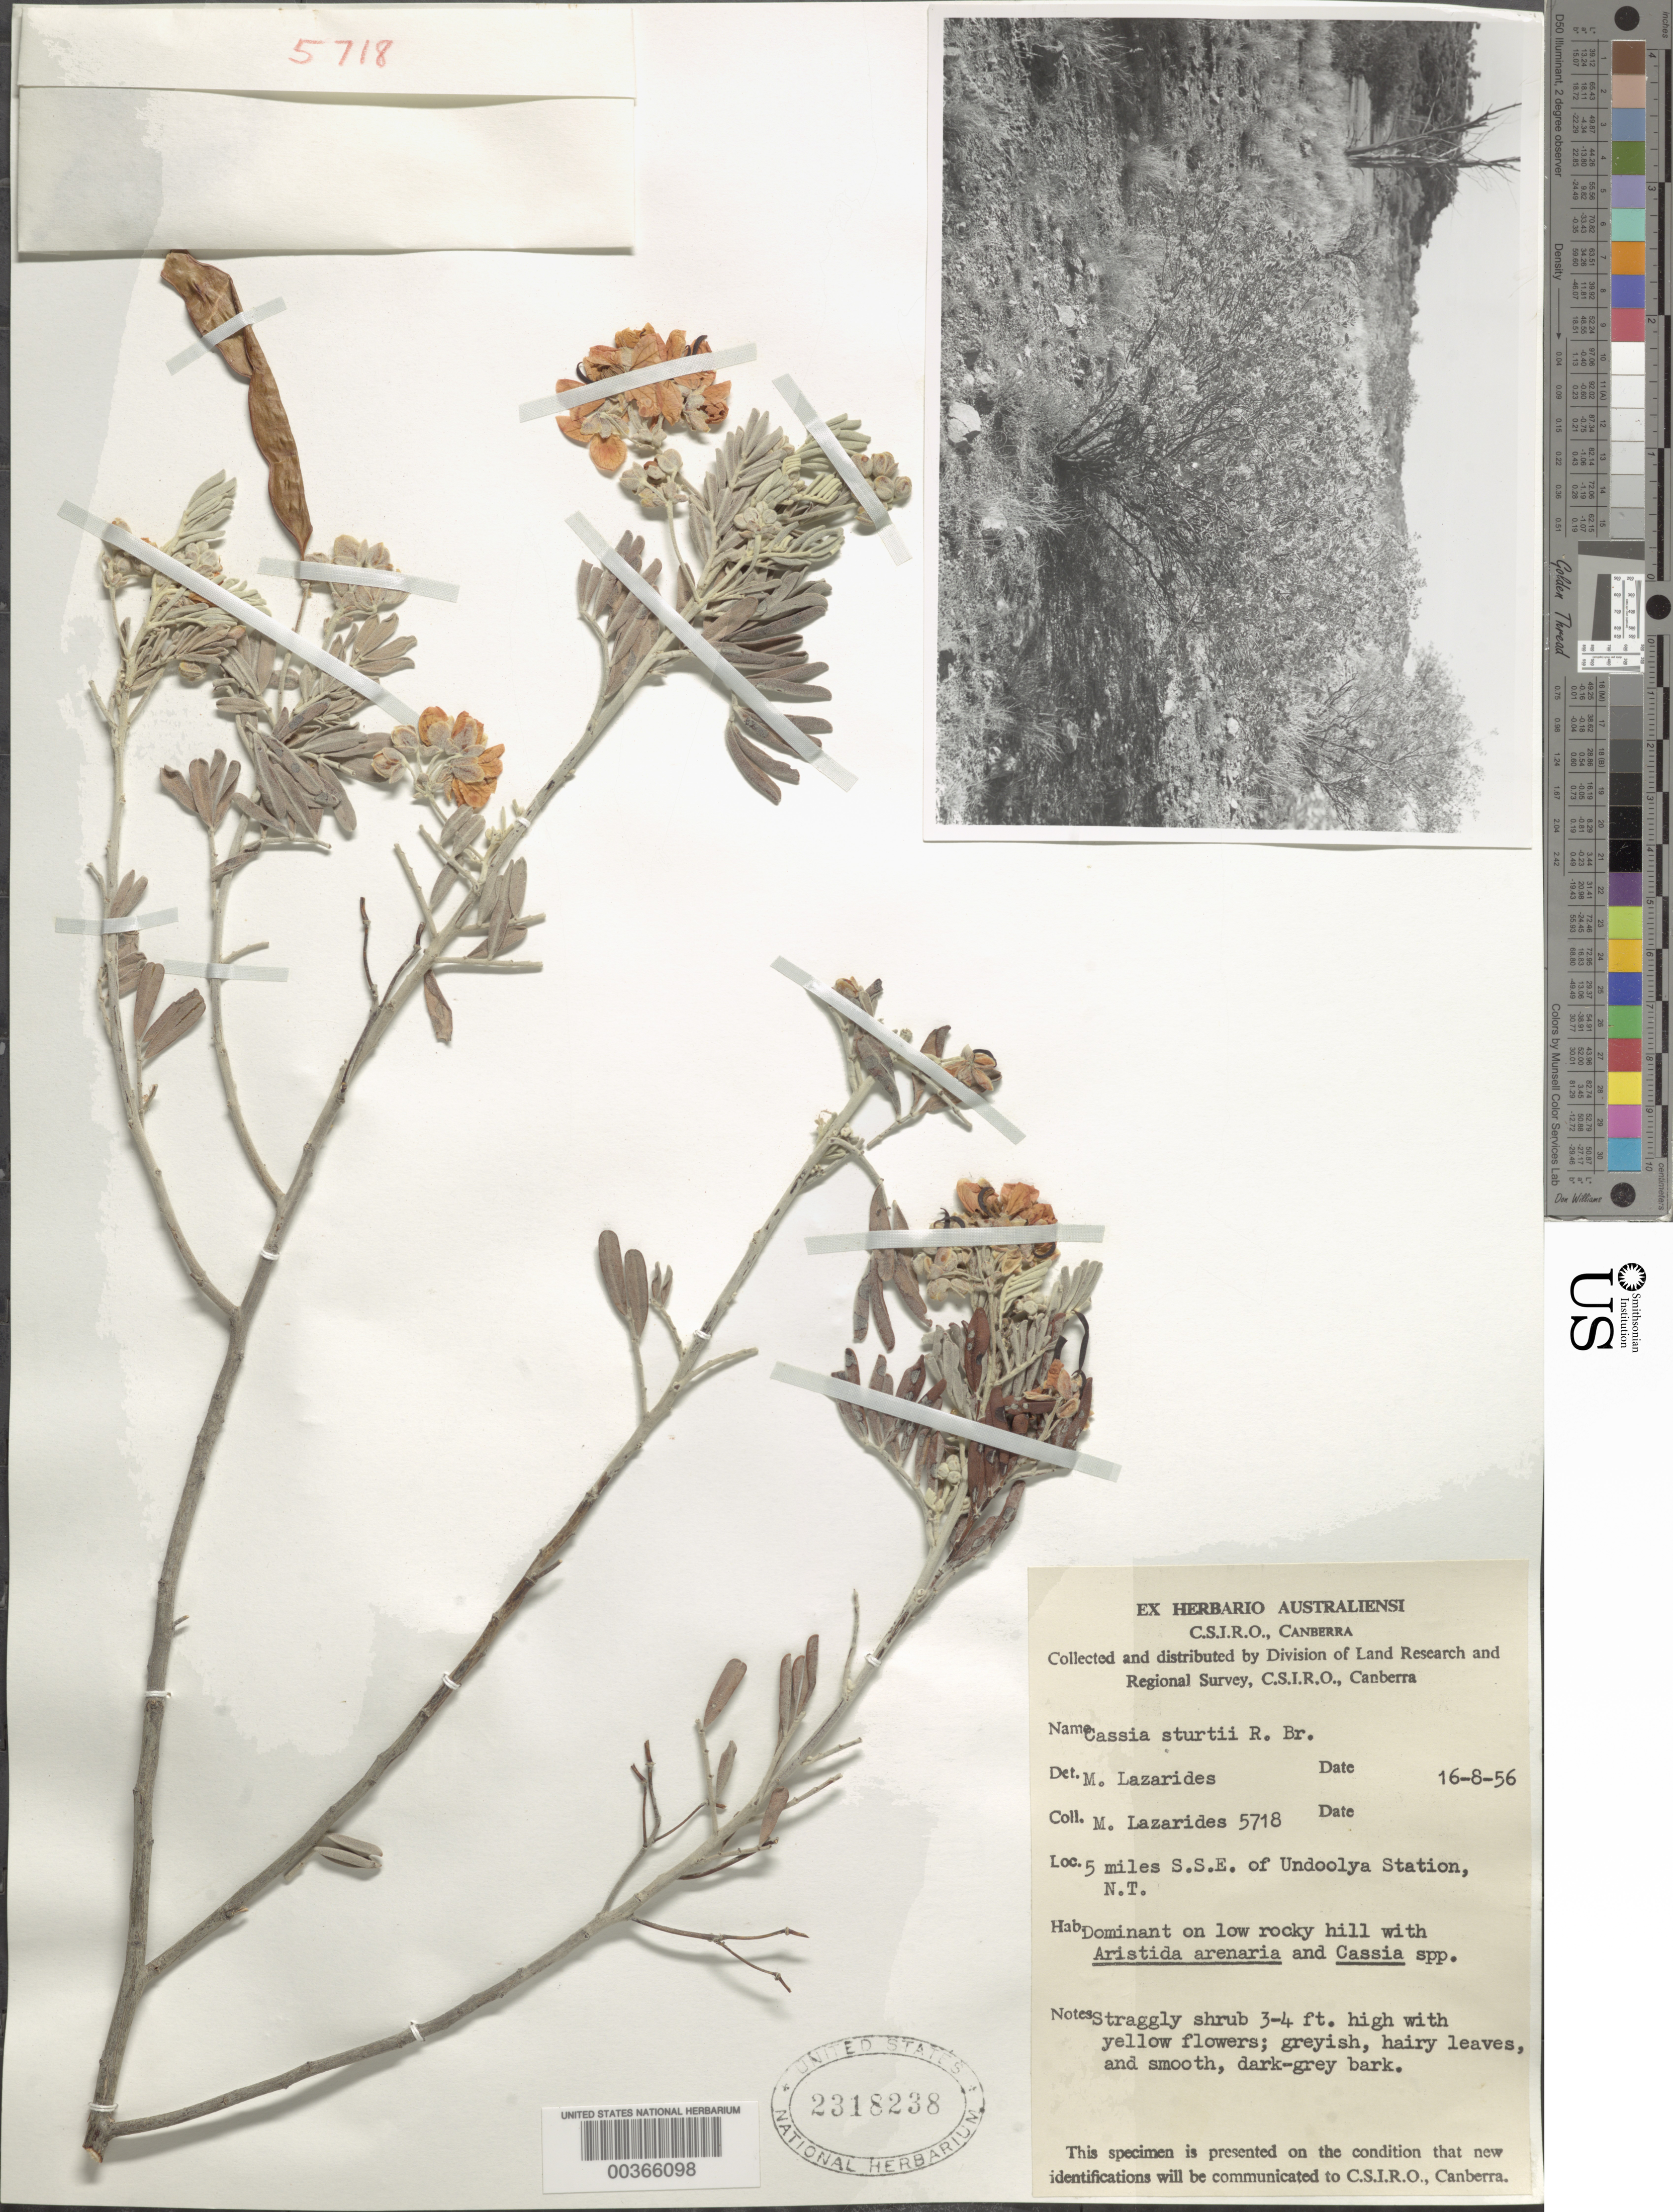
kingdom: Plantae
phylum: Tracheophyta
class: Magnoliopsida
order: Fabales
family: Fabaceae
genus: Senna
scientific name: Senna artemisioides subsp. x sturtii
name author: (R. Br.) Randell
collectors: M. Lazarides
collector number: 5718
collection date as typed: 16 Aug 1956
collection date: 1956-08-16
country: Australia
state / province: Northern Territory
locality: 5 mi sse of undoolya station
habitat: On low rocky hill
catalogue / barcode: US 2318238